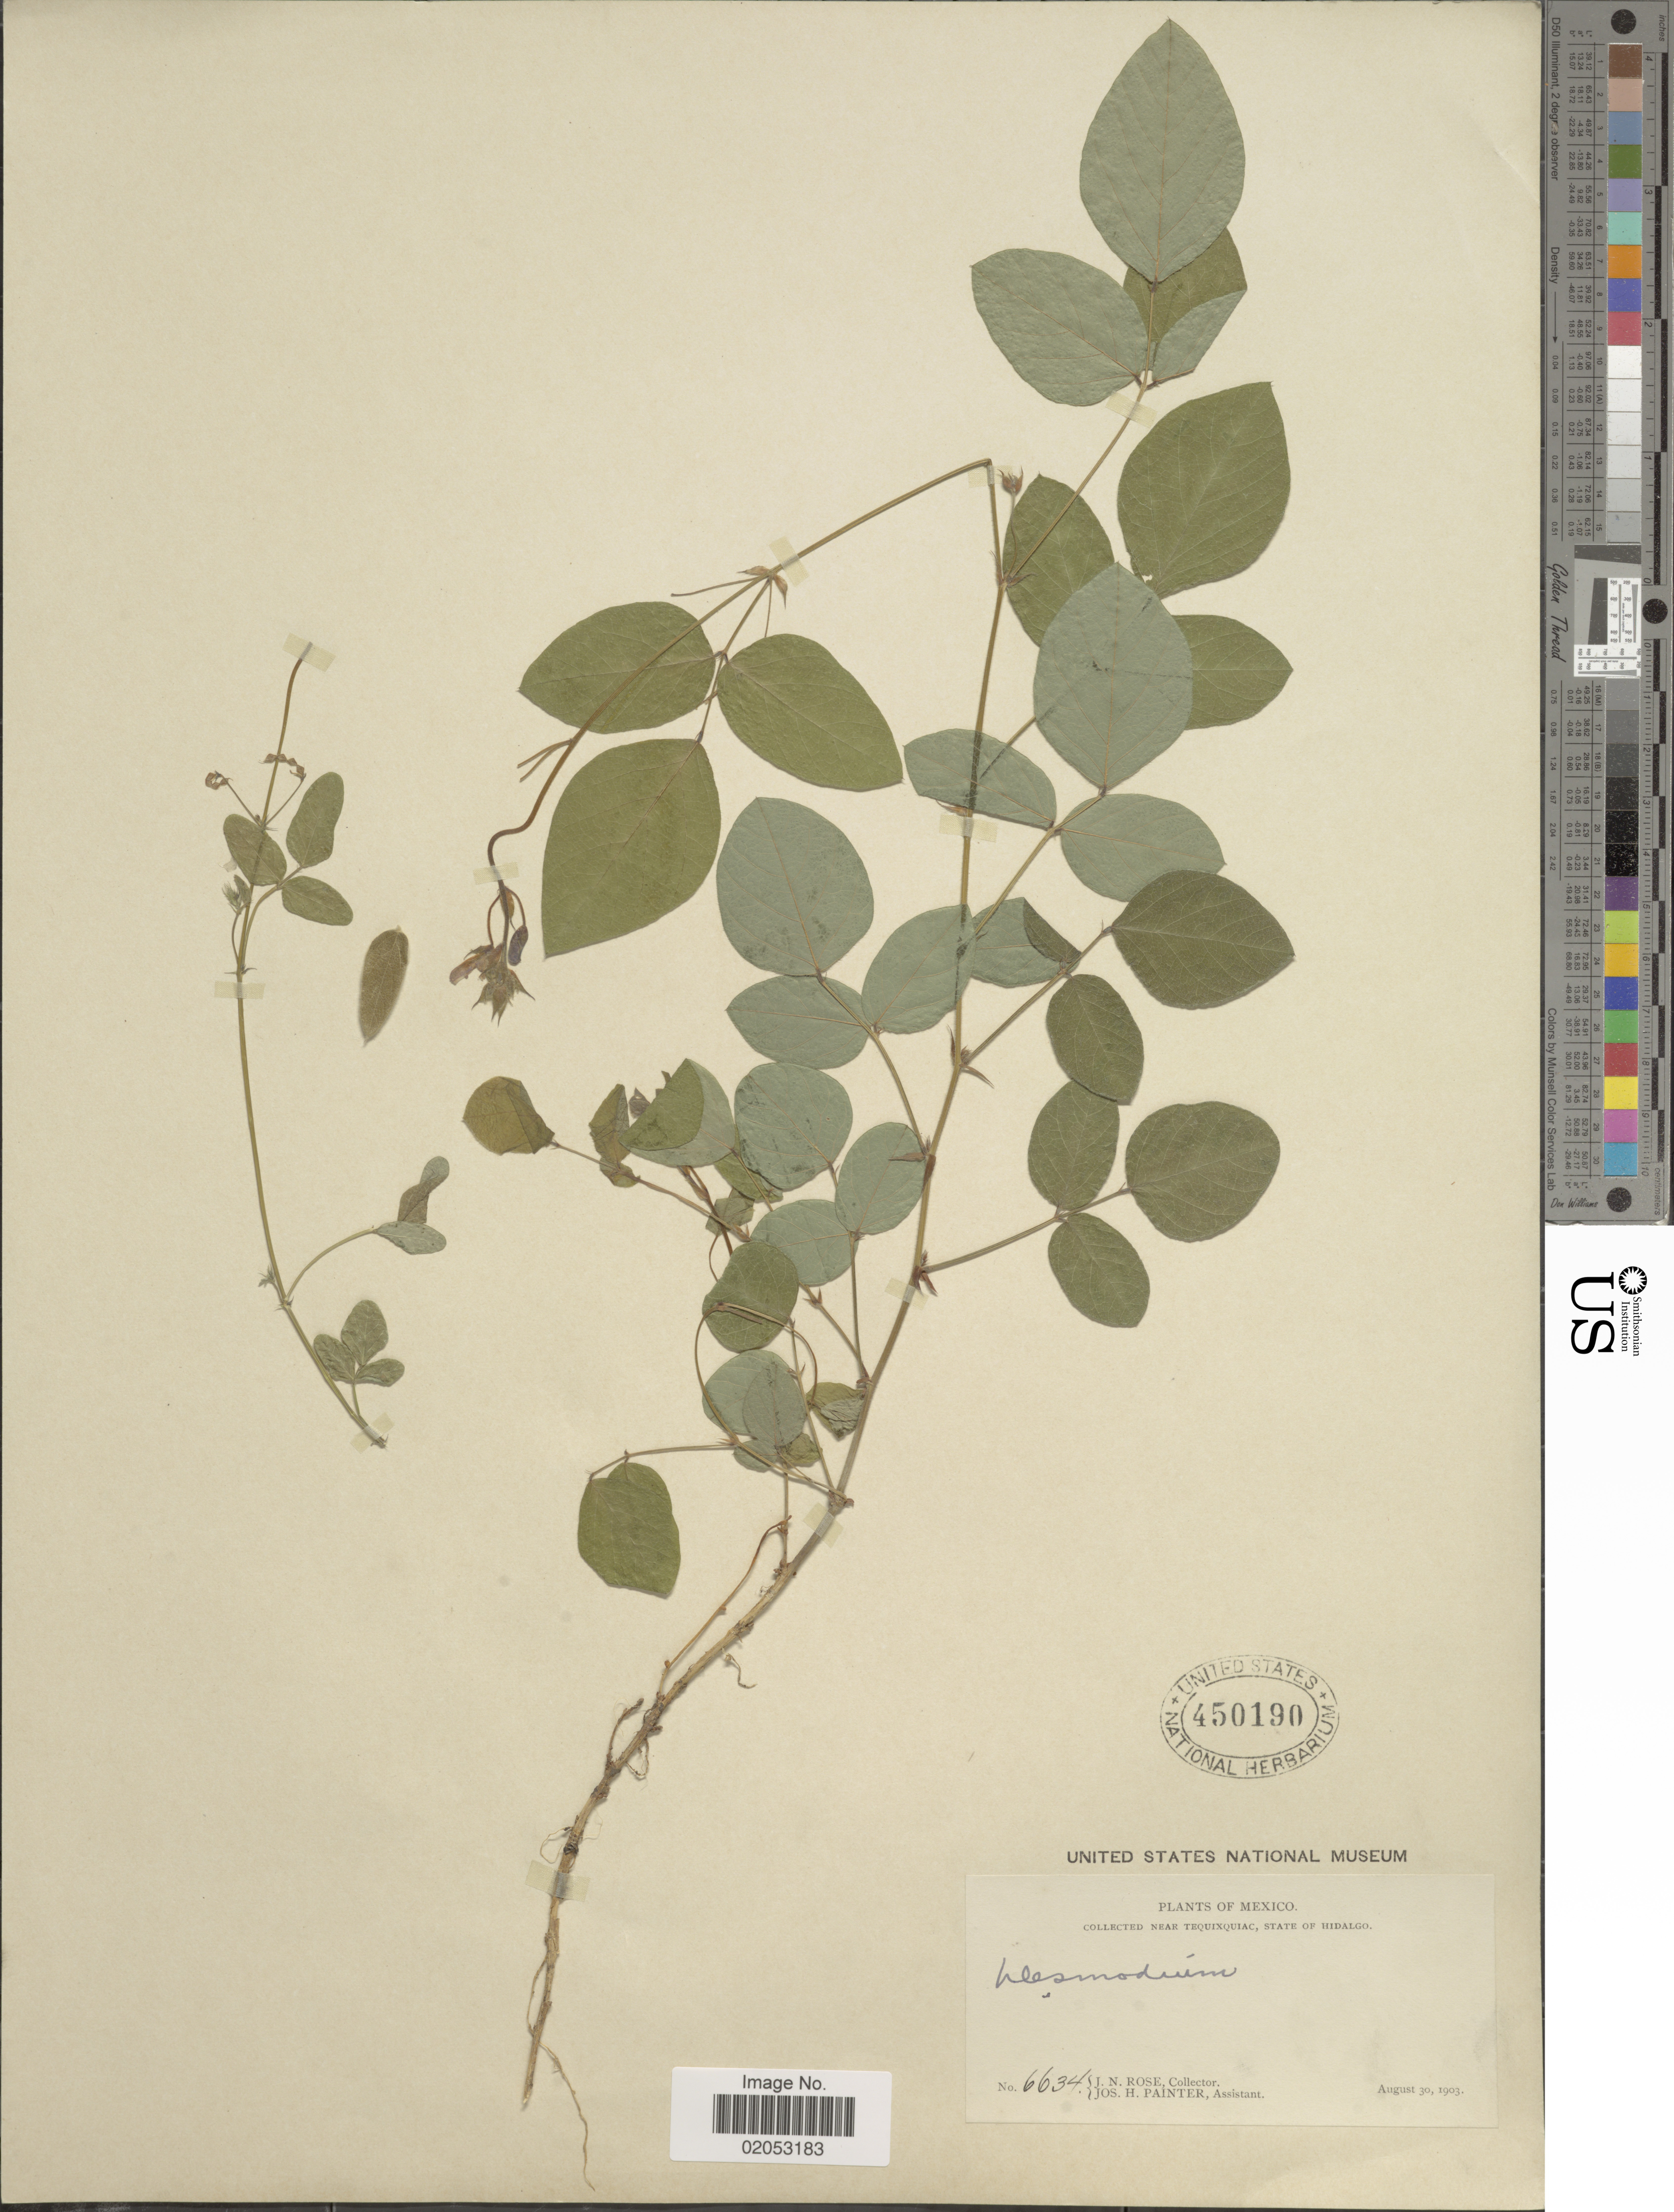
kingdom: Plantae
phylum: Tracheophyta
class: Magnoliopsida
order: Fabales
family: Fabaceae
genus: Desmodium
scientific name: Desmodium sp.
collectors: J. N. Rose & J. H. Painter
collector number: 6634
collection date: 1903-08-30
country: Mexico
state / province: Hidalgo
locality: Near Tequixquiac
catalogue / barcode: US 450190